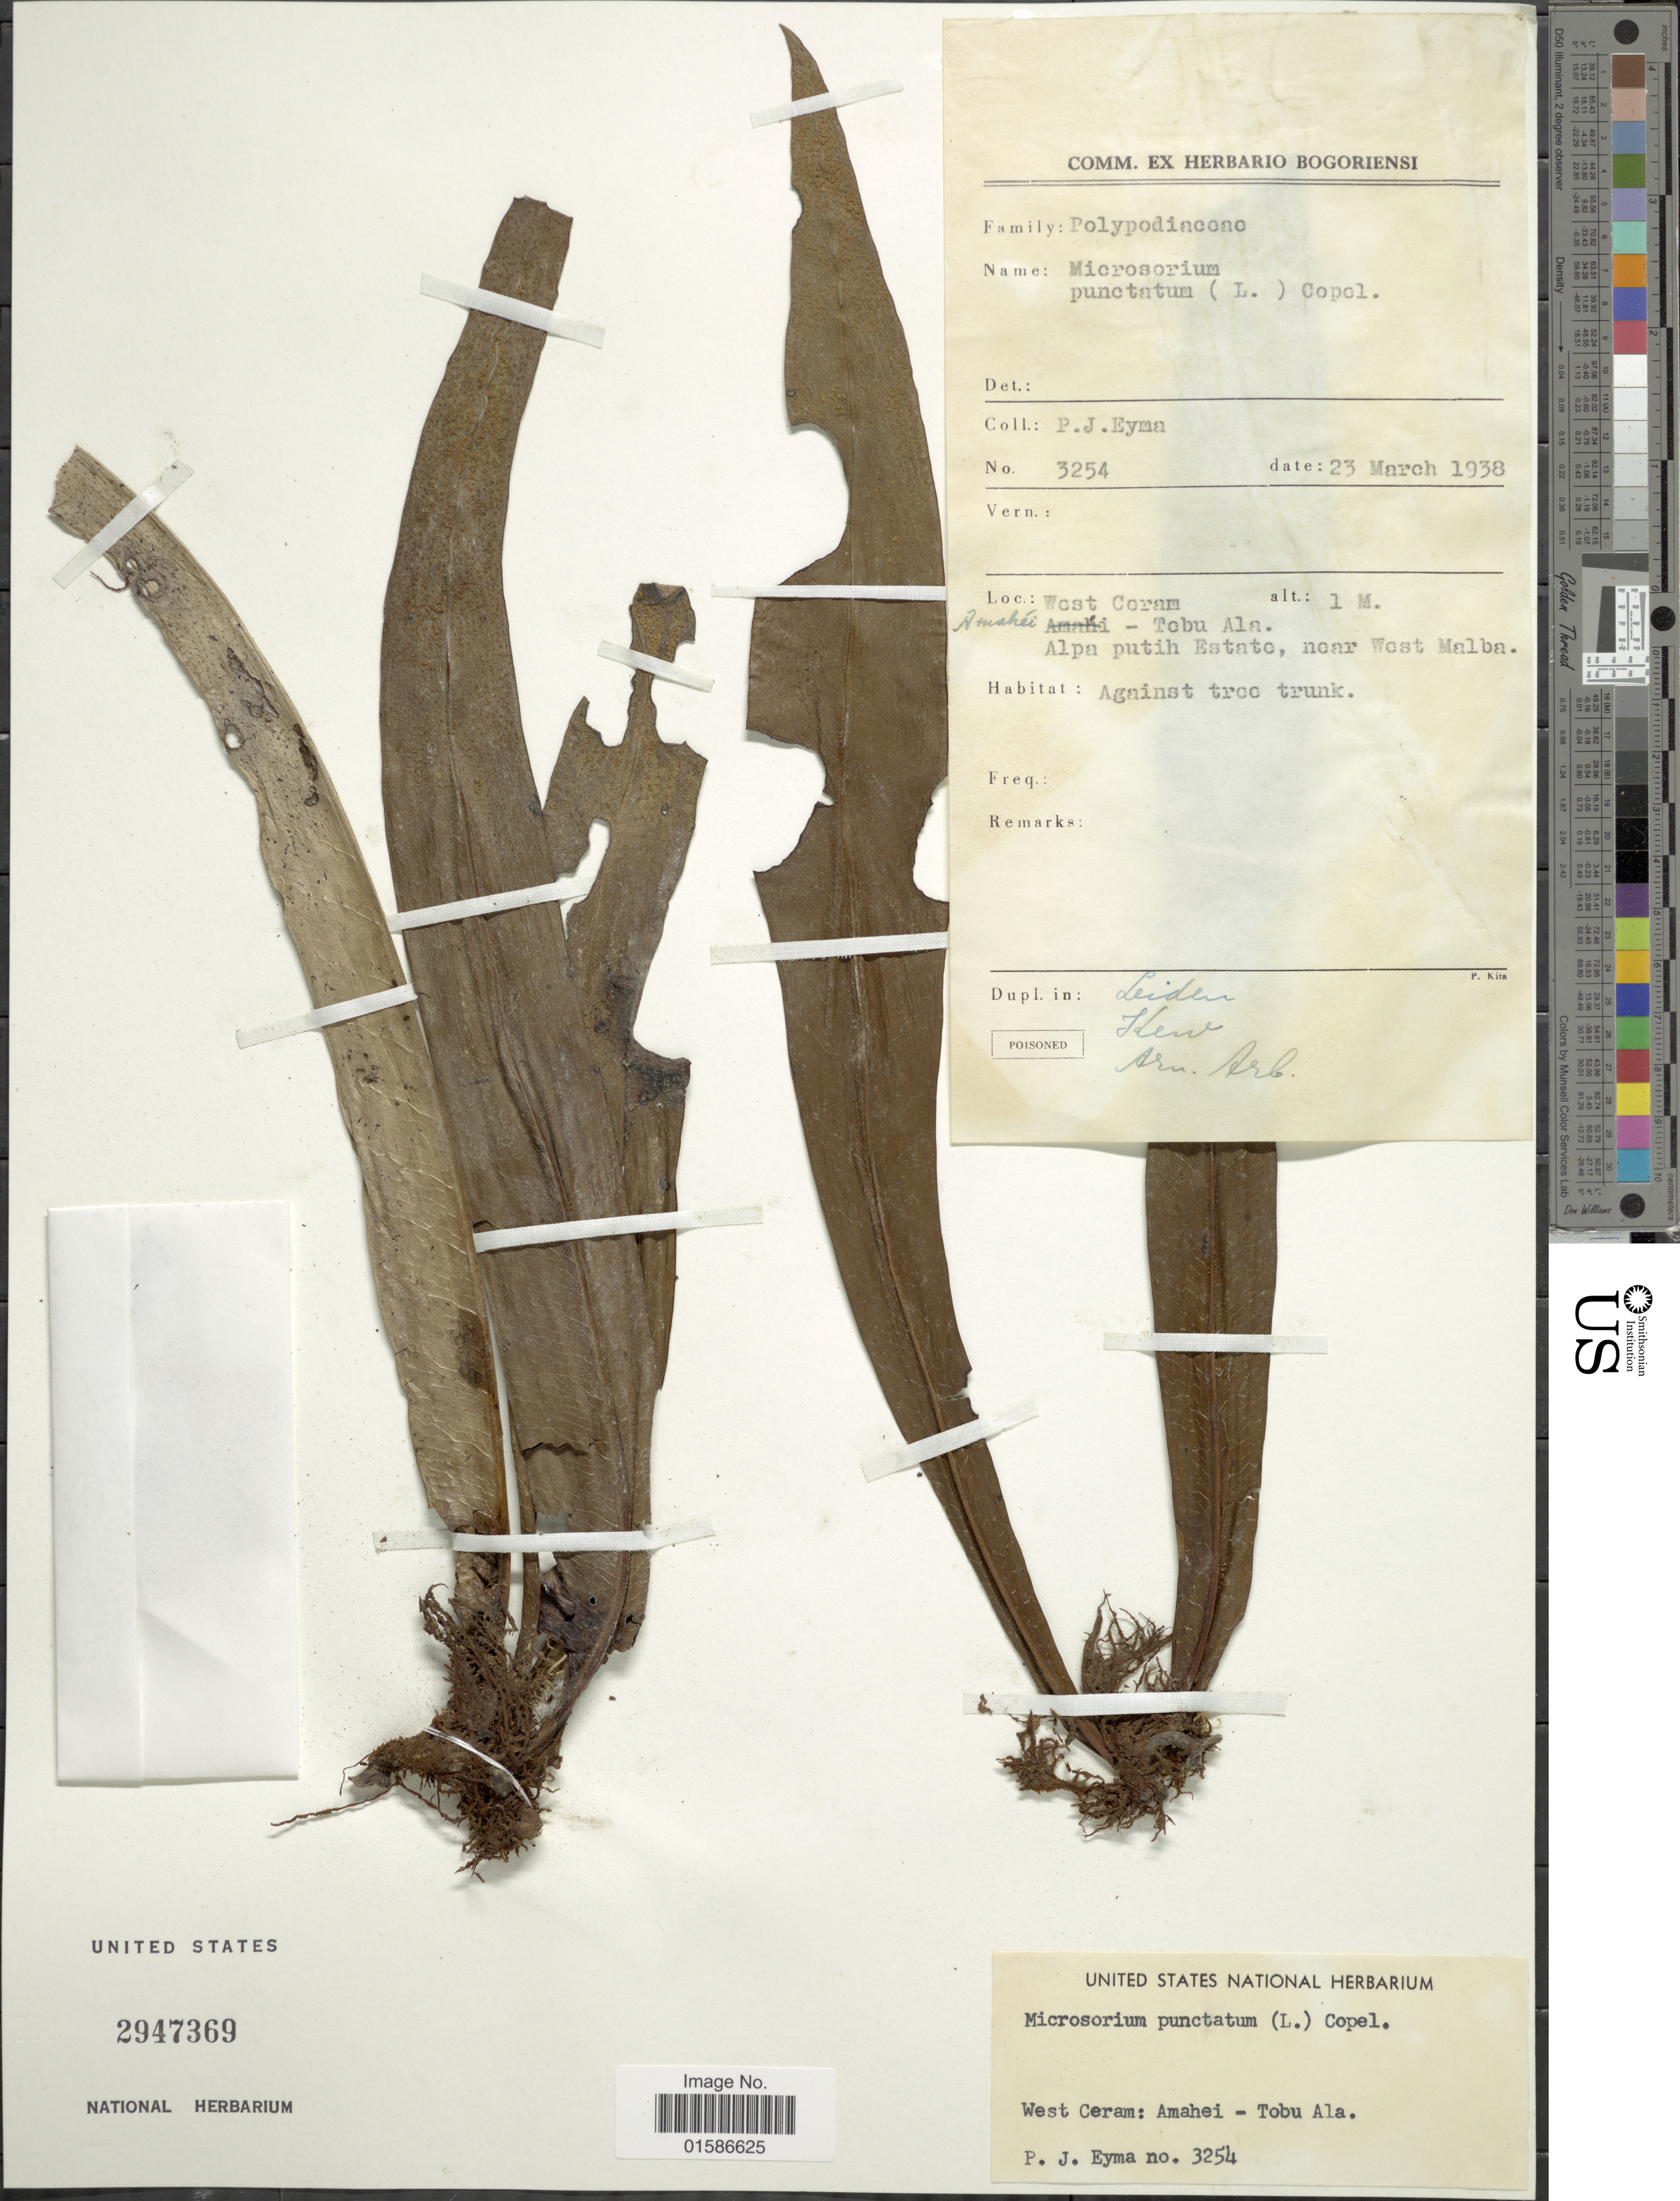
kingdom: Plantae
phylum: Tracheophyta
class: Polypodiopsida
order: Polypodiales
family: Polypodiaceae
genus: Microsorum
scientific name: Microsorum punctatum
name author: (L.) Copel.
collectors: P. J. Eyma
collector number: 3254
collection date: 1938-03-23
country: Indonesia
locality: West Ceram, Amahéi - Tebu Ala. Alpa putih Estate, near West Malba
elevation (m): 1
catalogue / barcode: US 2947369